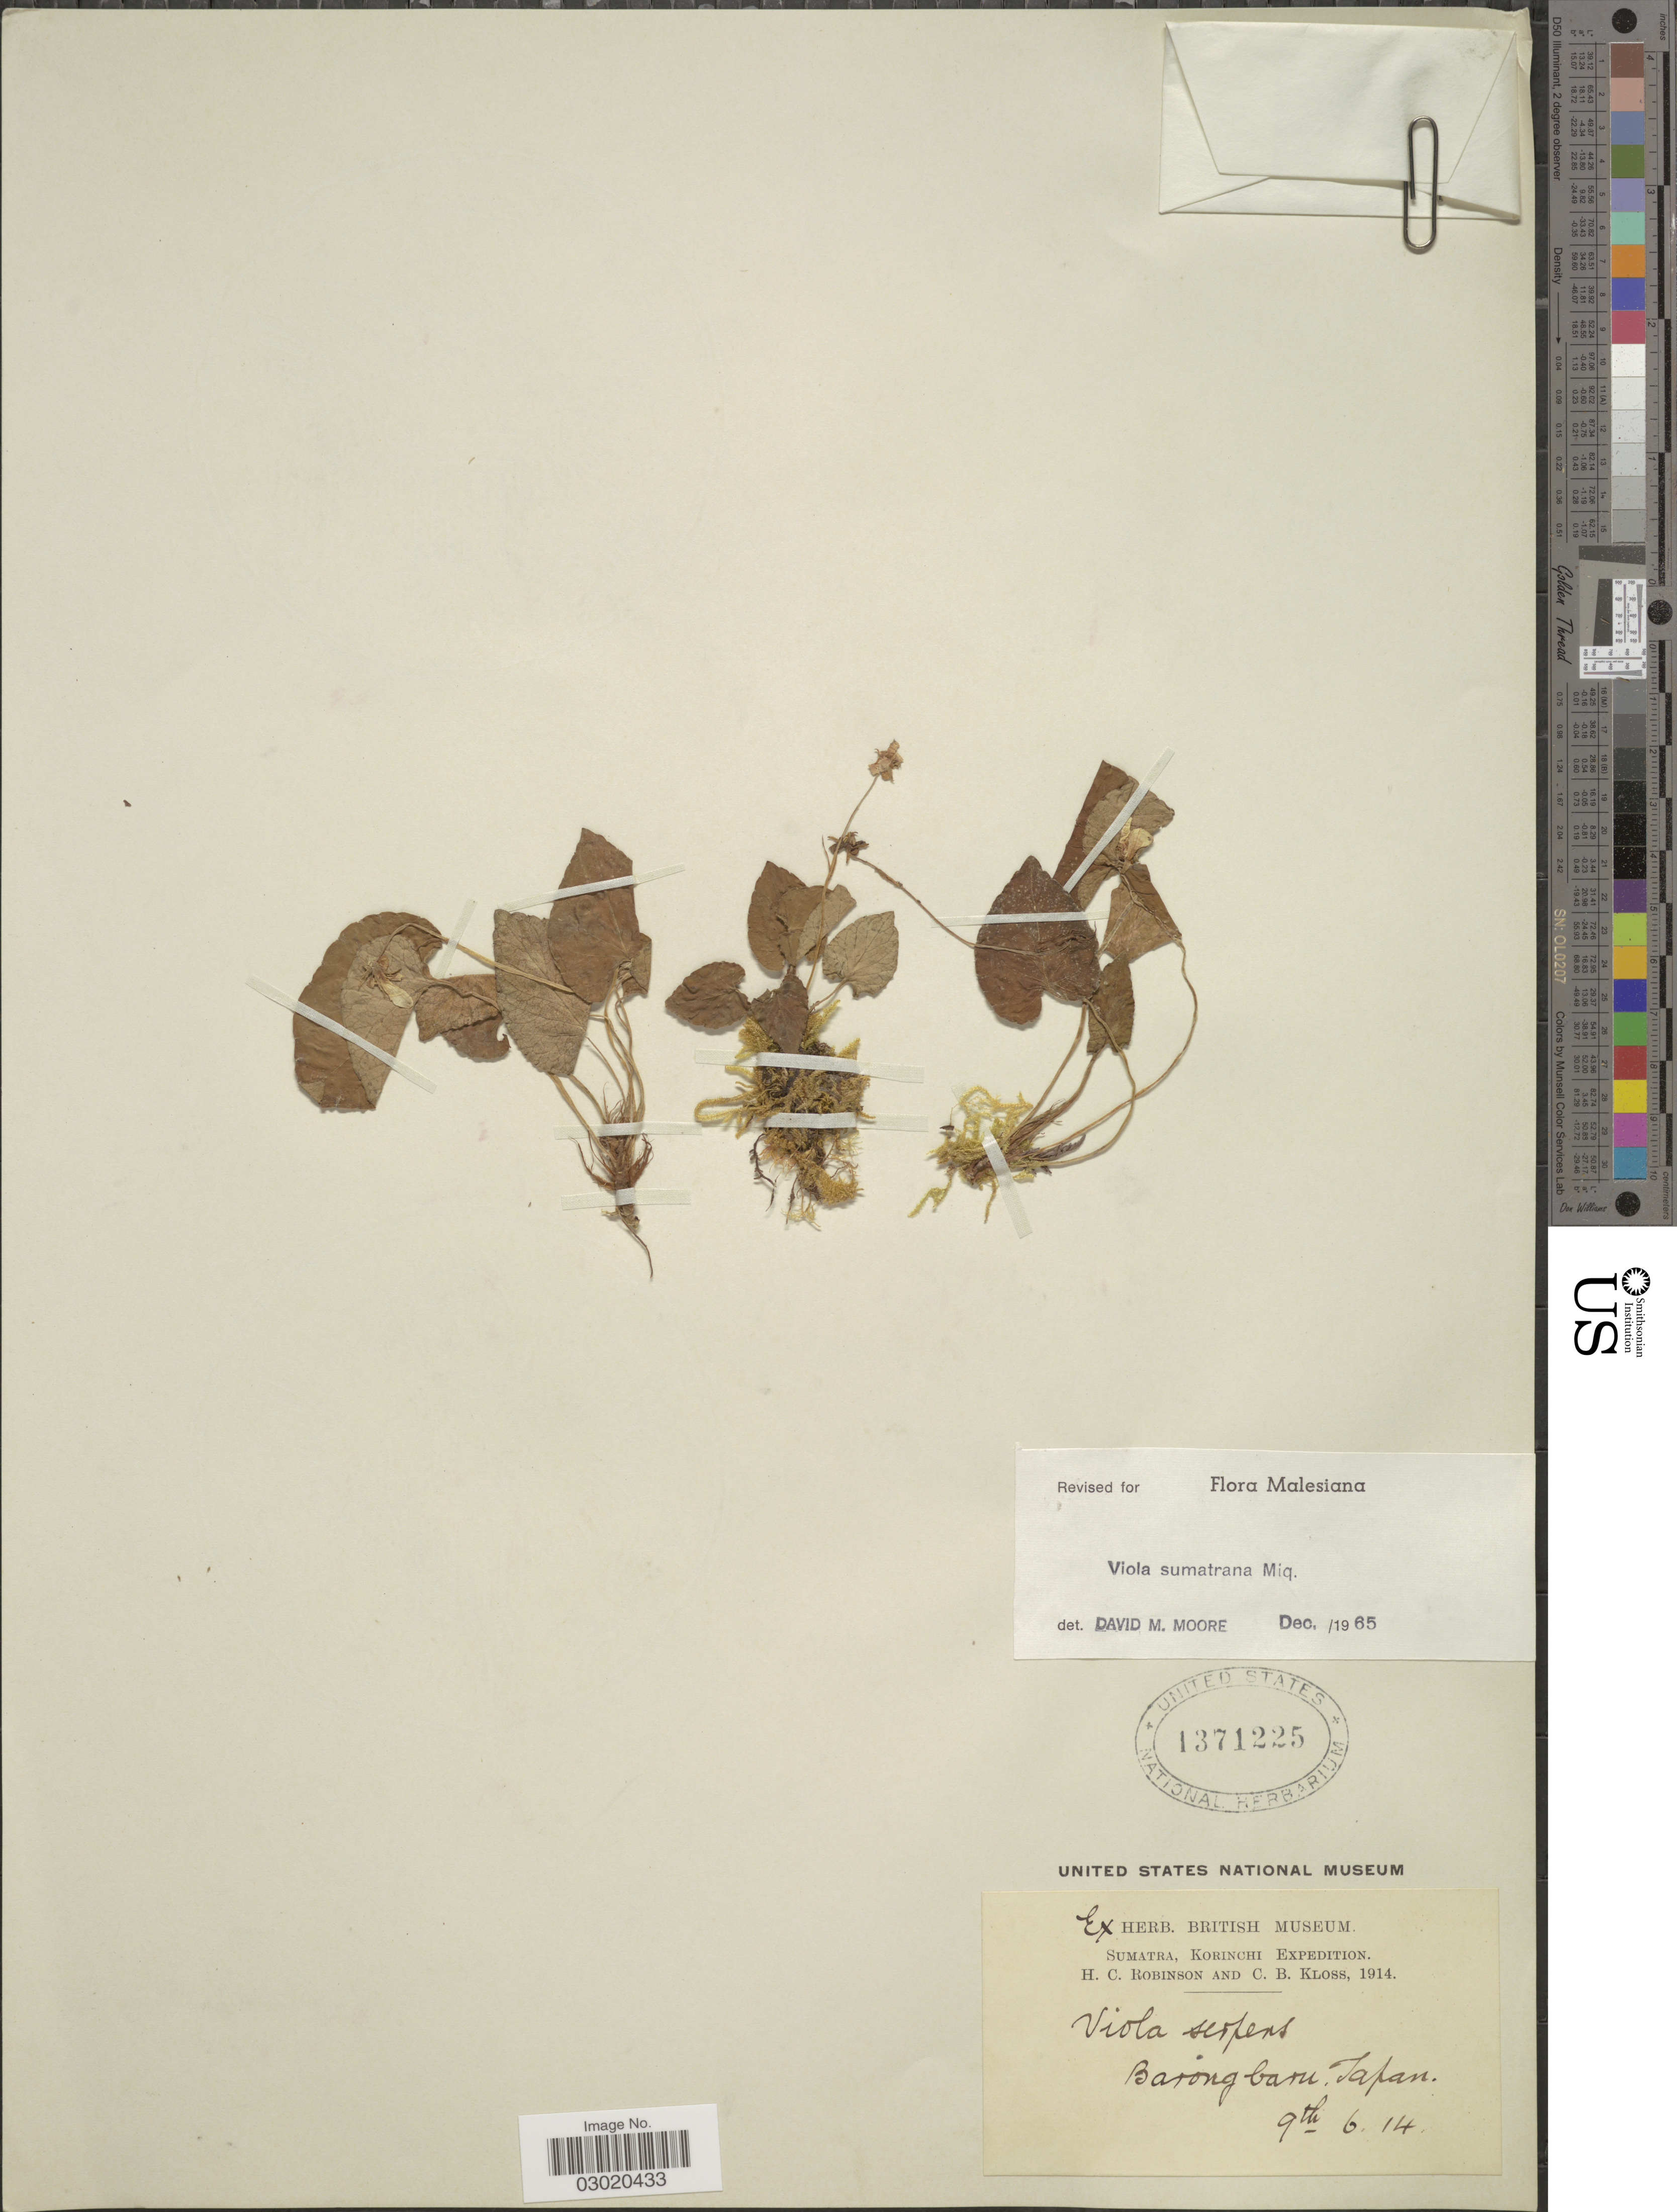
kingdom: Plantae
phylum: Tracheophyta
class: Magnoliopsida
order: Malpighiales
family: Violaceae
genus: Viola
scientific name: Viola sumatrana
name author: Miq.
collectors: H. C. Robinson & C. Kloss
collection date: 1914-06-09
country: Indonesia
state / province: Sumatra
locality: Korinchi. Barong baru, Tapan.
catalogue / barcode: US 1371225